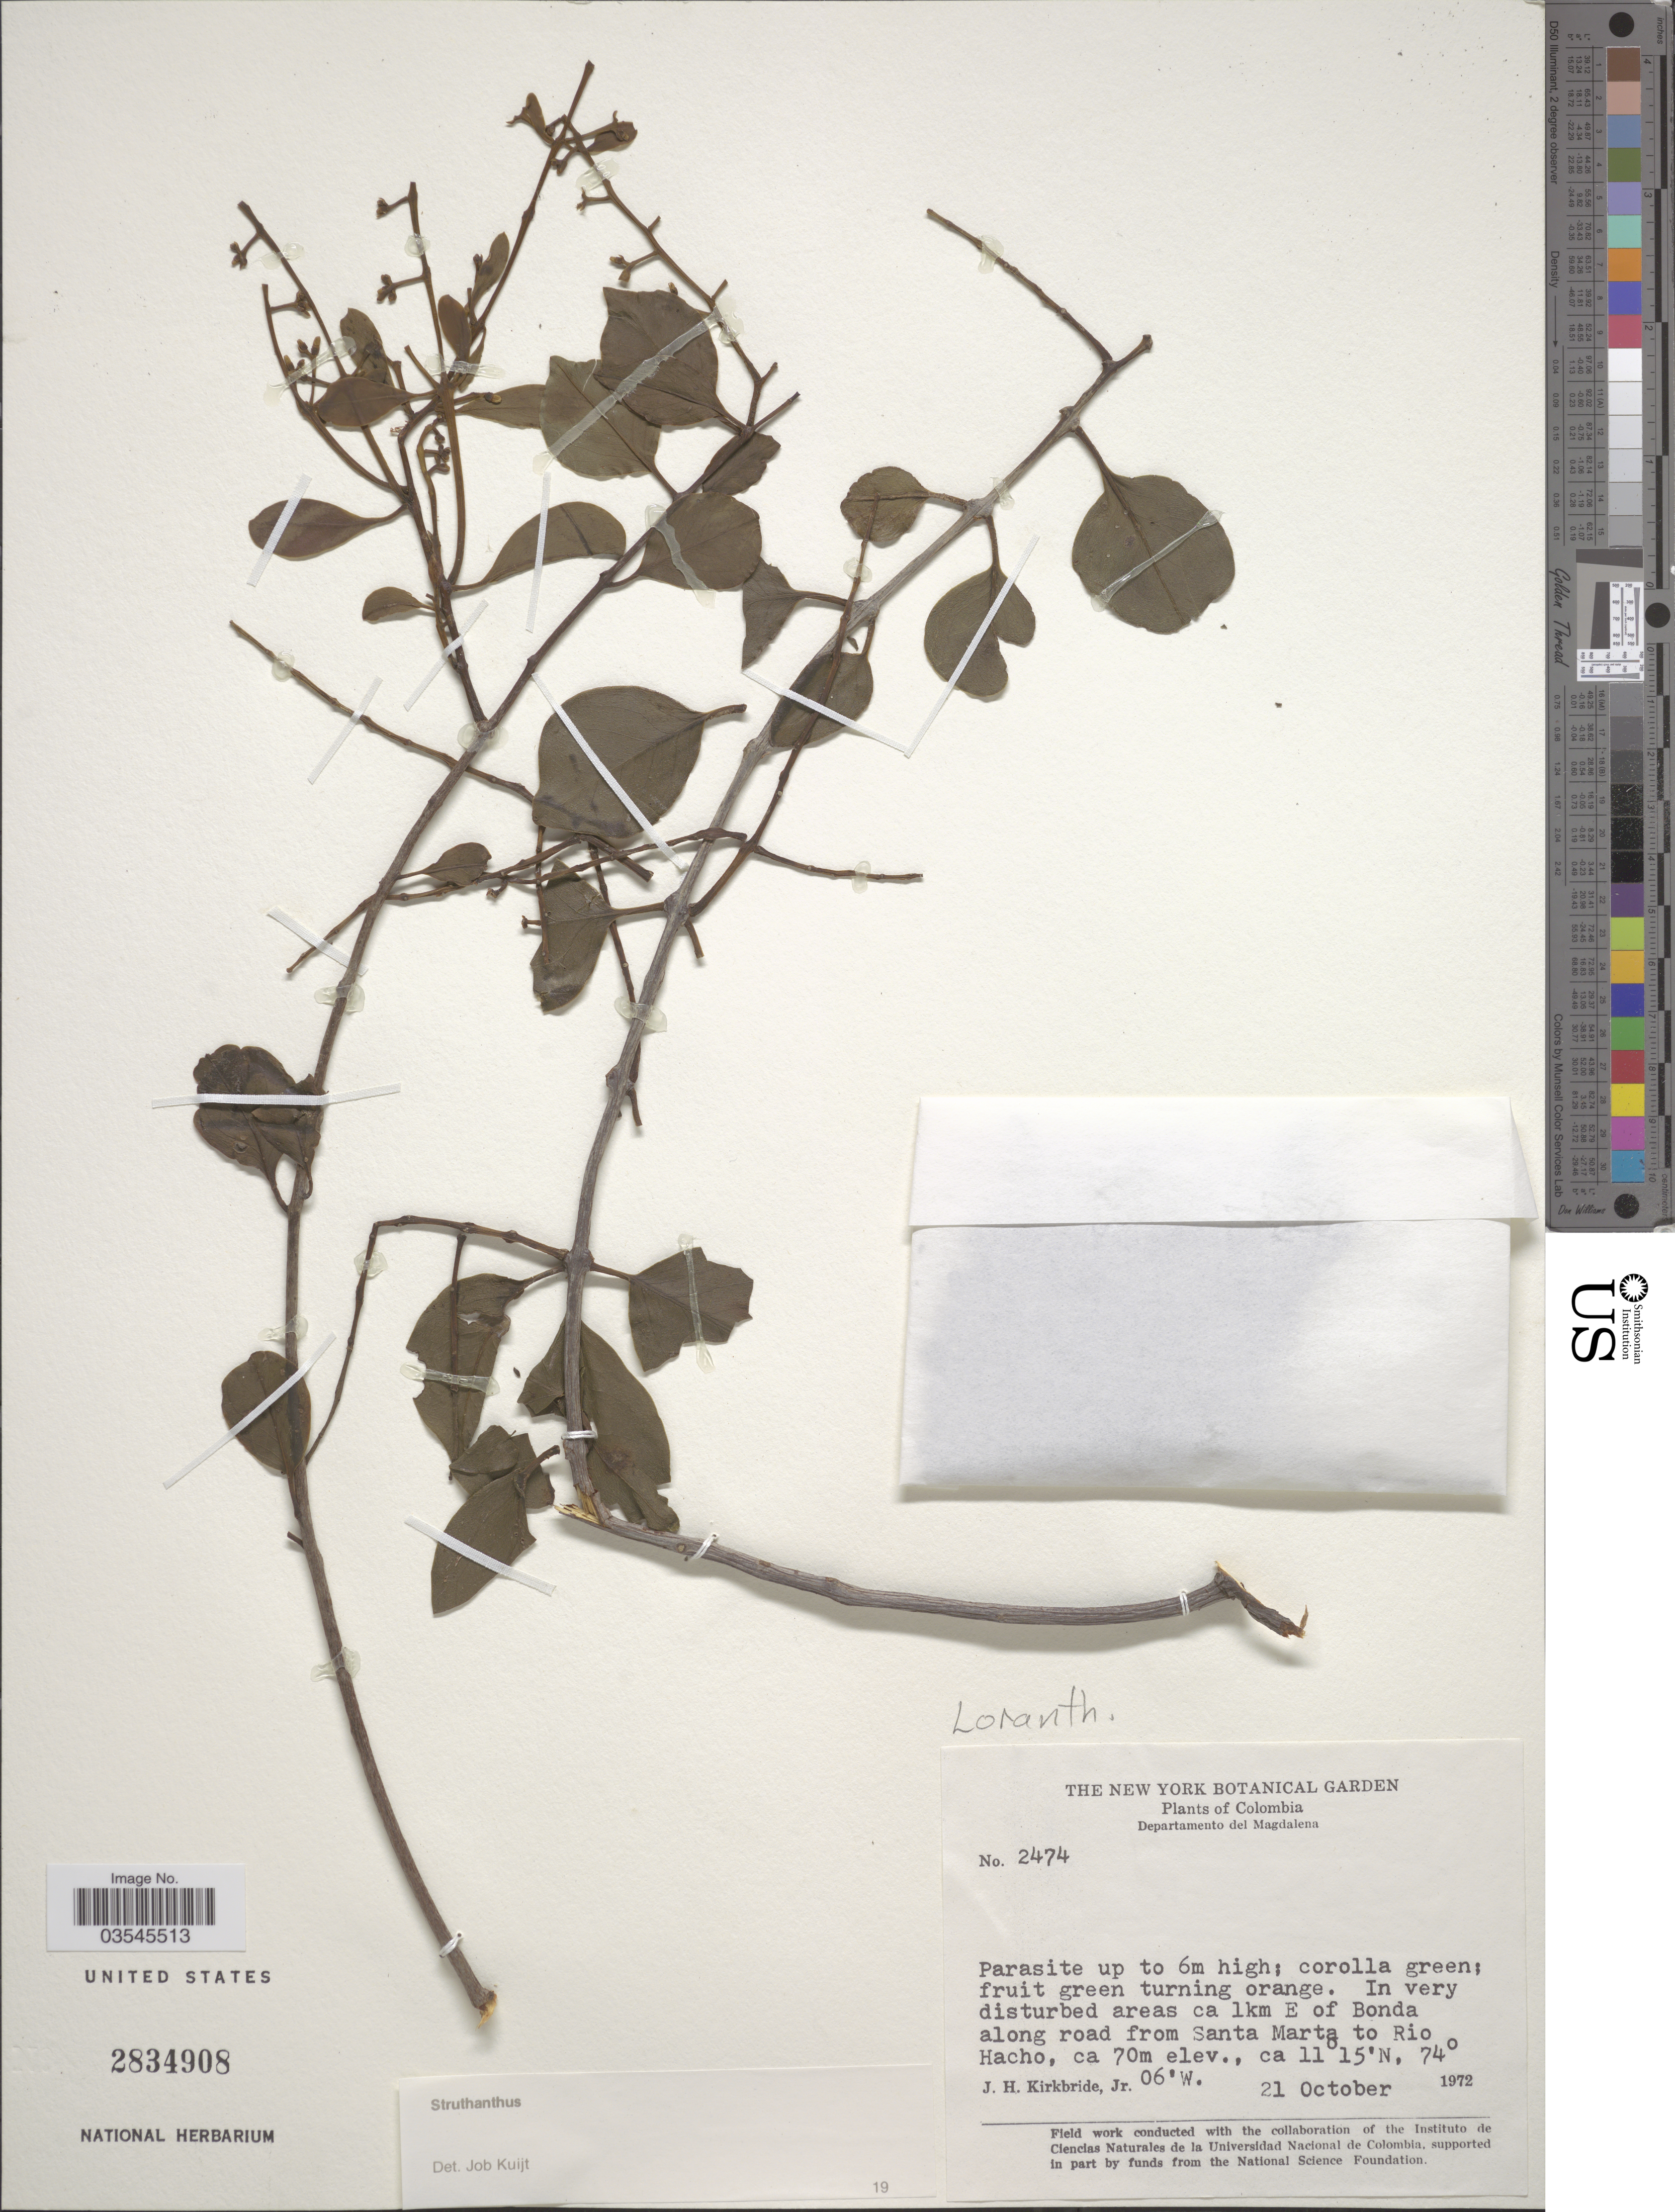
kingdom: Plantae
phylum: Tracheophyta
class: Magnoliopsida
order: Santalales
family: Loranthaceae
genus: Struthanthus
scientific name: Struthanthus sp.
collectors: J. H. Kirkbride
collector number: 2474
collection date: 1972-10-21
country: Colombia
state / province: Magdalena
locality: Departamento del Magdalena. Ca 1km E of Bonda along road from Santa Marta to Rio Hacho.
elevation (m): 70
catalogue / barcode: US 2834908